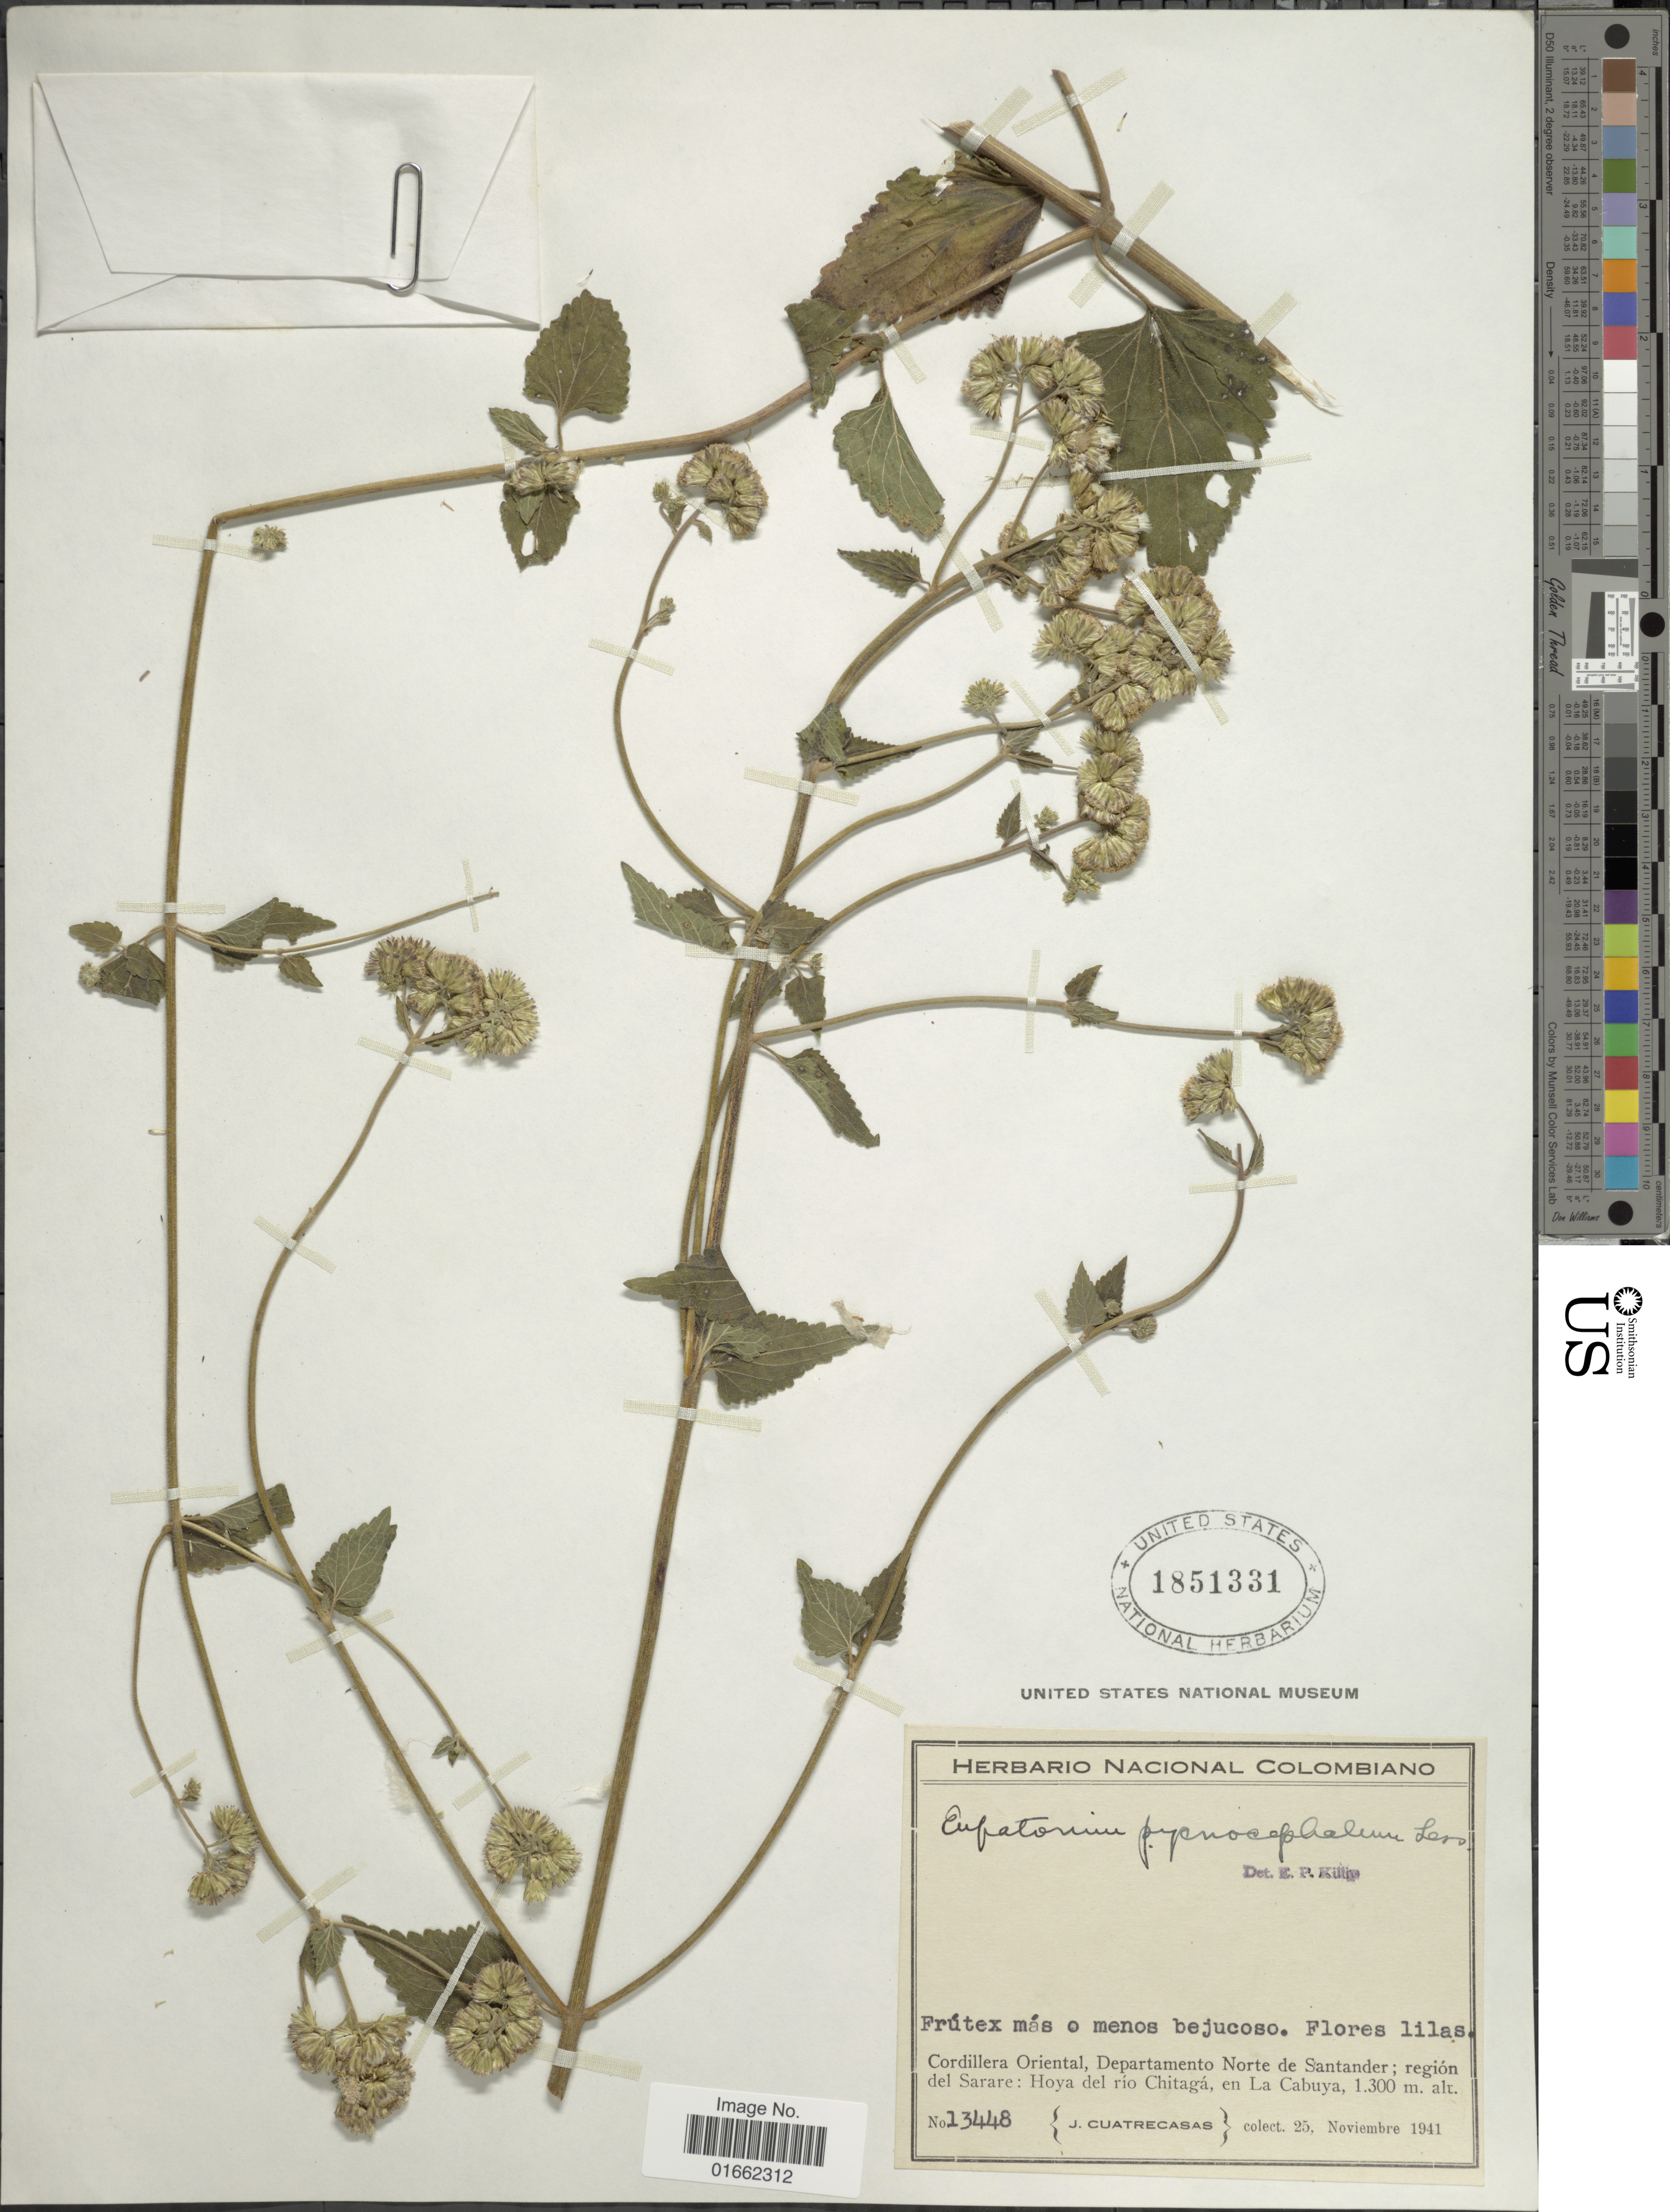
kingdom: Plantae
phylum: Tracheophyta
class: Magnoliopsida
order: Asterales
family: Asteraceae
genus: Fleischmannia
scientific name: Fleischmannia pycnocephala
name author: (Less.) R.M. King & H. Rob.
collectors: J. Cuatrecasas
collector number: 13448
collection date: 1941-11-25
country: Colombia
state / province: Norte de Santander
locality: Cordillera Oriental, Departamento Norte de Santander; región del Sarare: Hoya del río Chitagá, en La Cabuya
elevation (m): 1300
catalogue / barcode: US 1851331